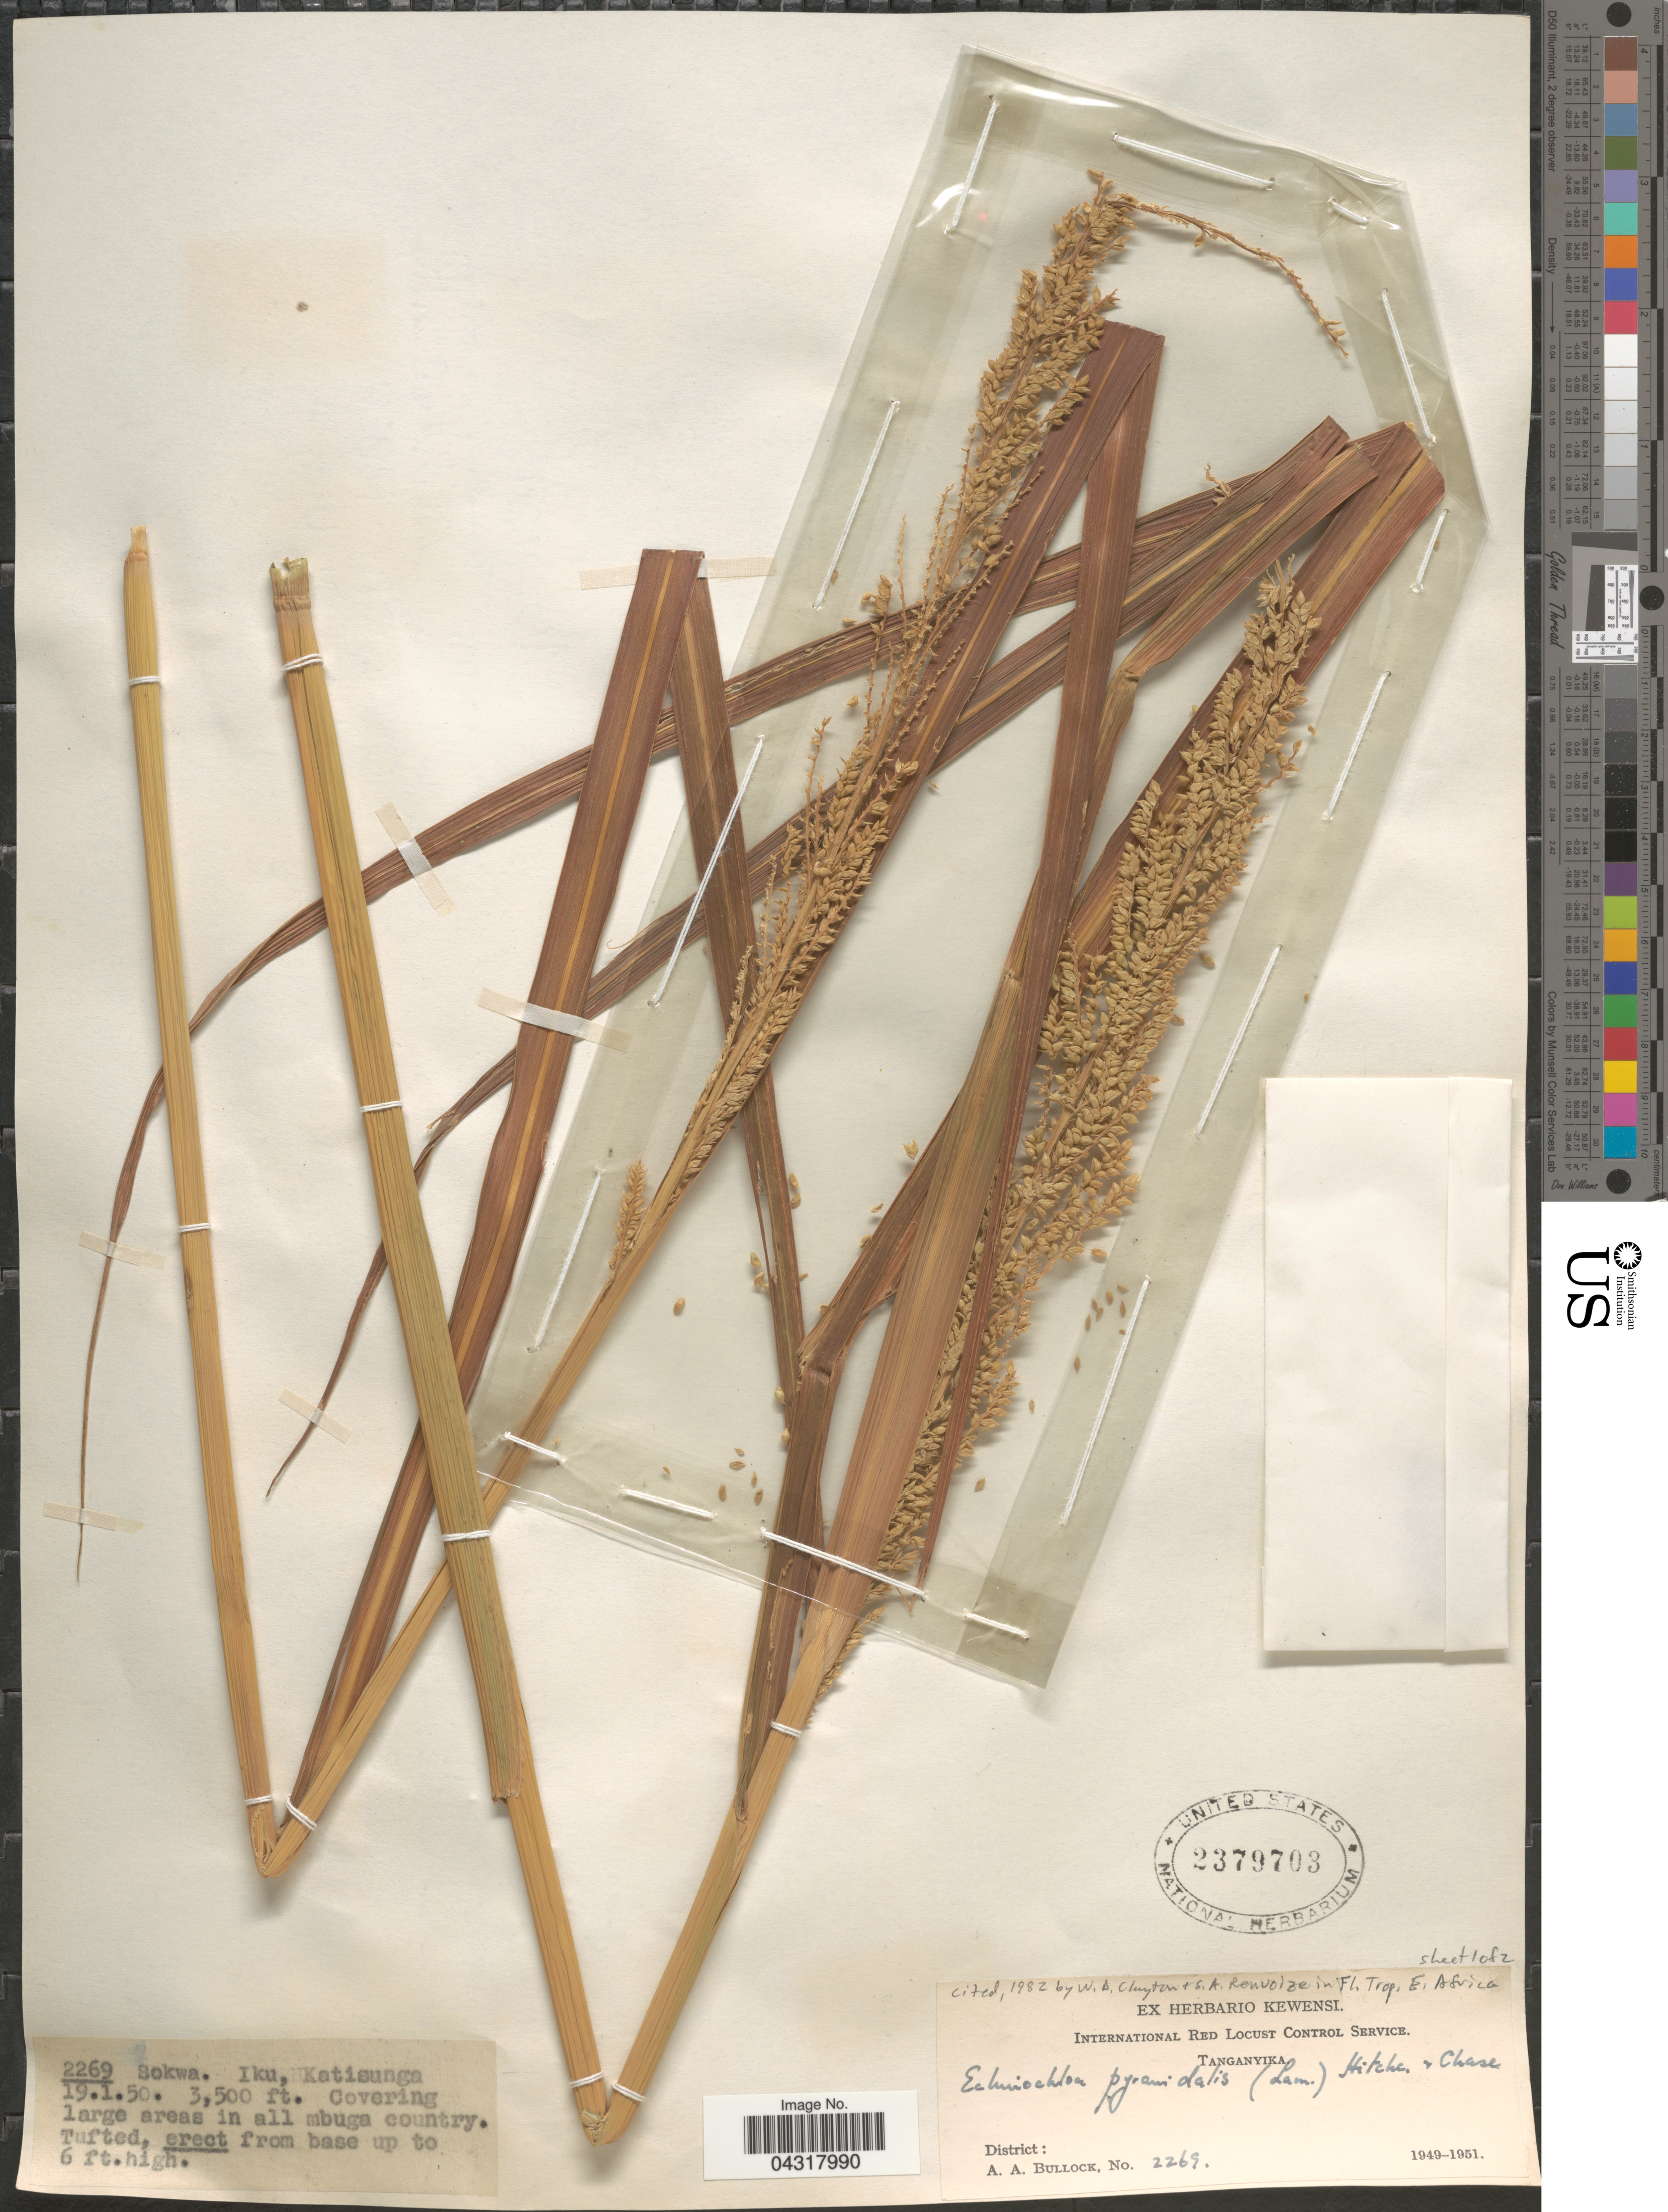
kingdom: Plantae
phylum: Tracheophyta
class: Liliopsida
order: Poales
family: Poaceae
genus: Echinochloa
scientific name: Echinochloa pyramidalis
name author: (Lam.) Hitchc. & Chase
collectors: A. Bullock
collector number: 2269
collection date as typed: Transcribed d/m/y: 19/1/50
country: Tanzania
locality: Tanganyika. District: Sokwa. Iku, Katisunga. Covering large areas in all mbuga country.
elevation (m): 1067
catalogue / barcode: US 2379703